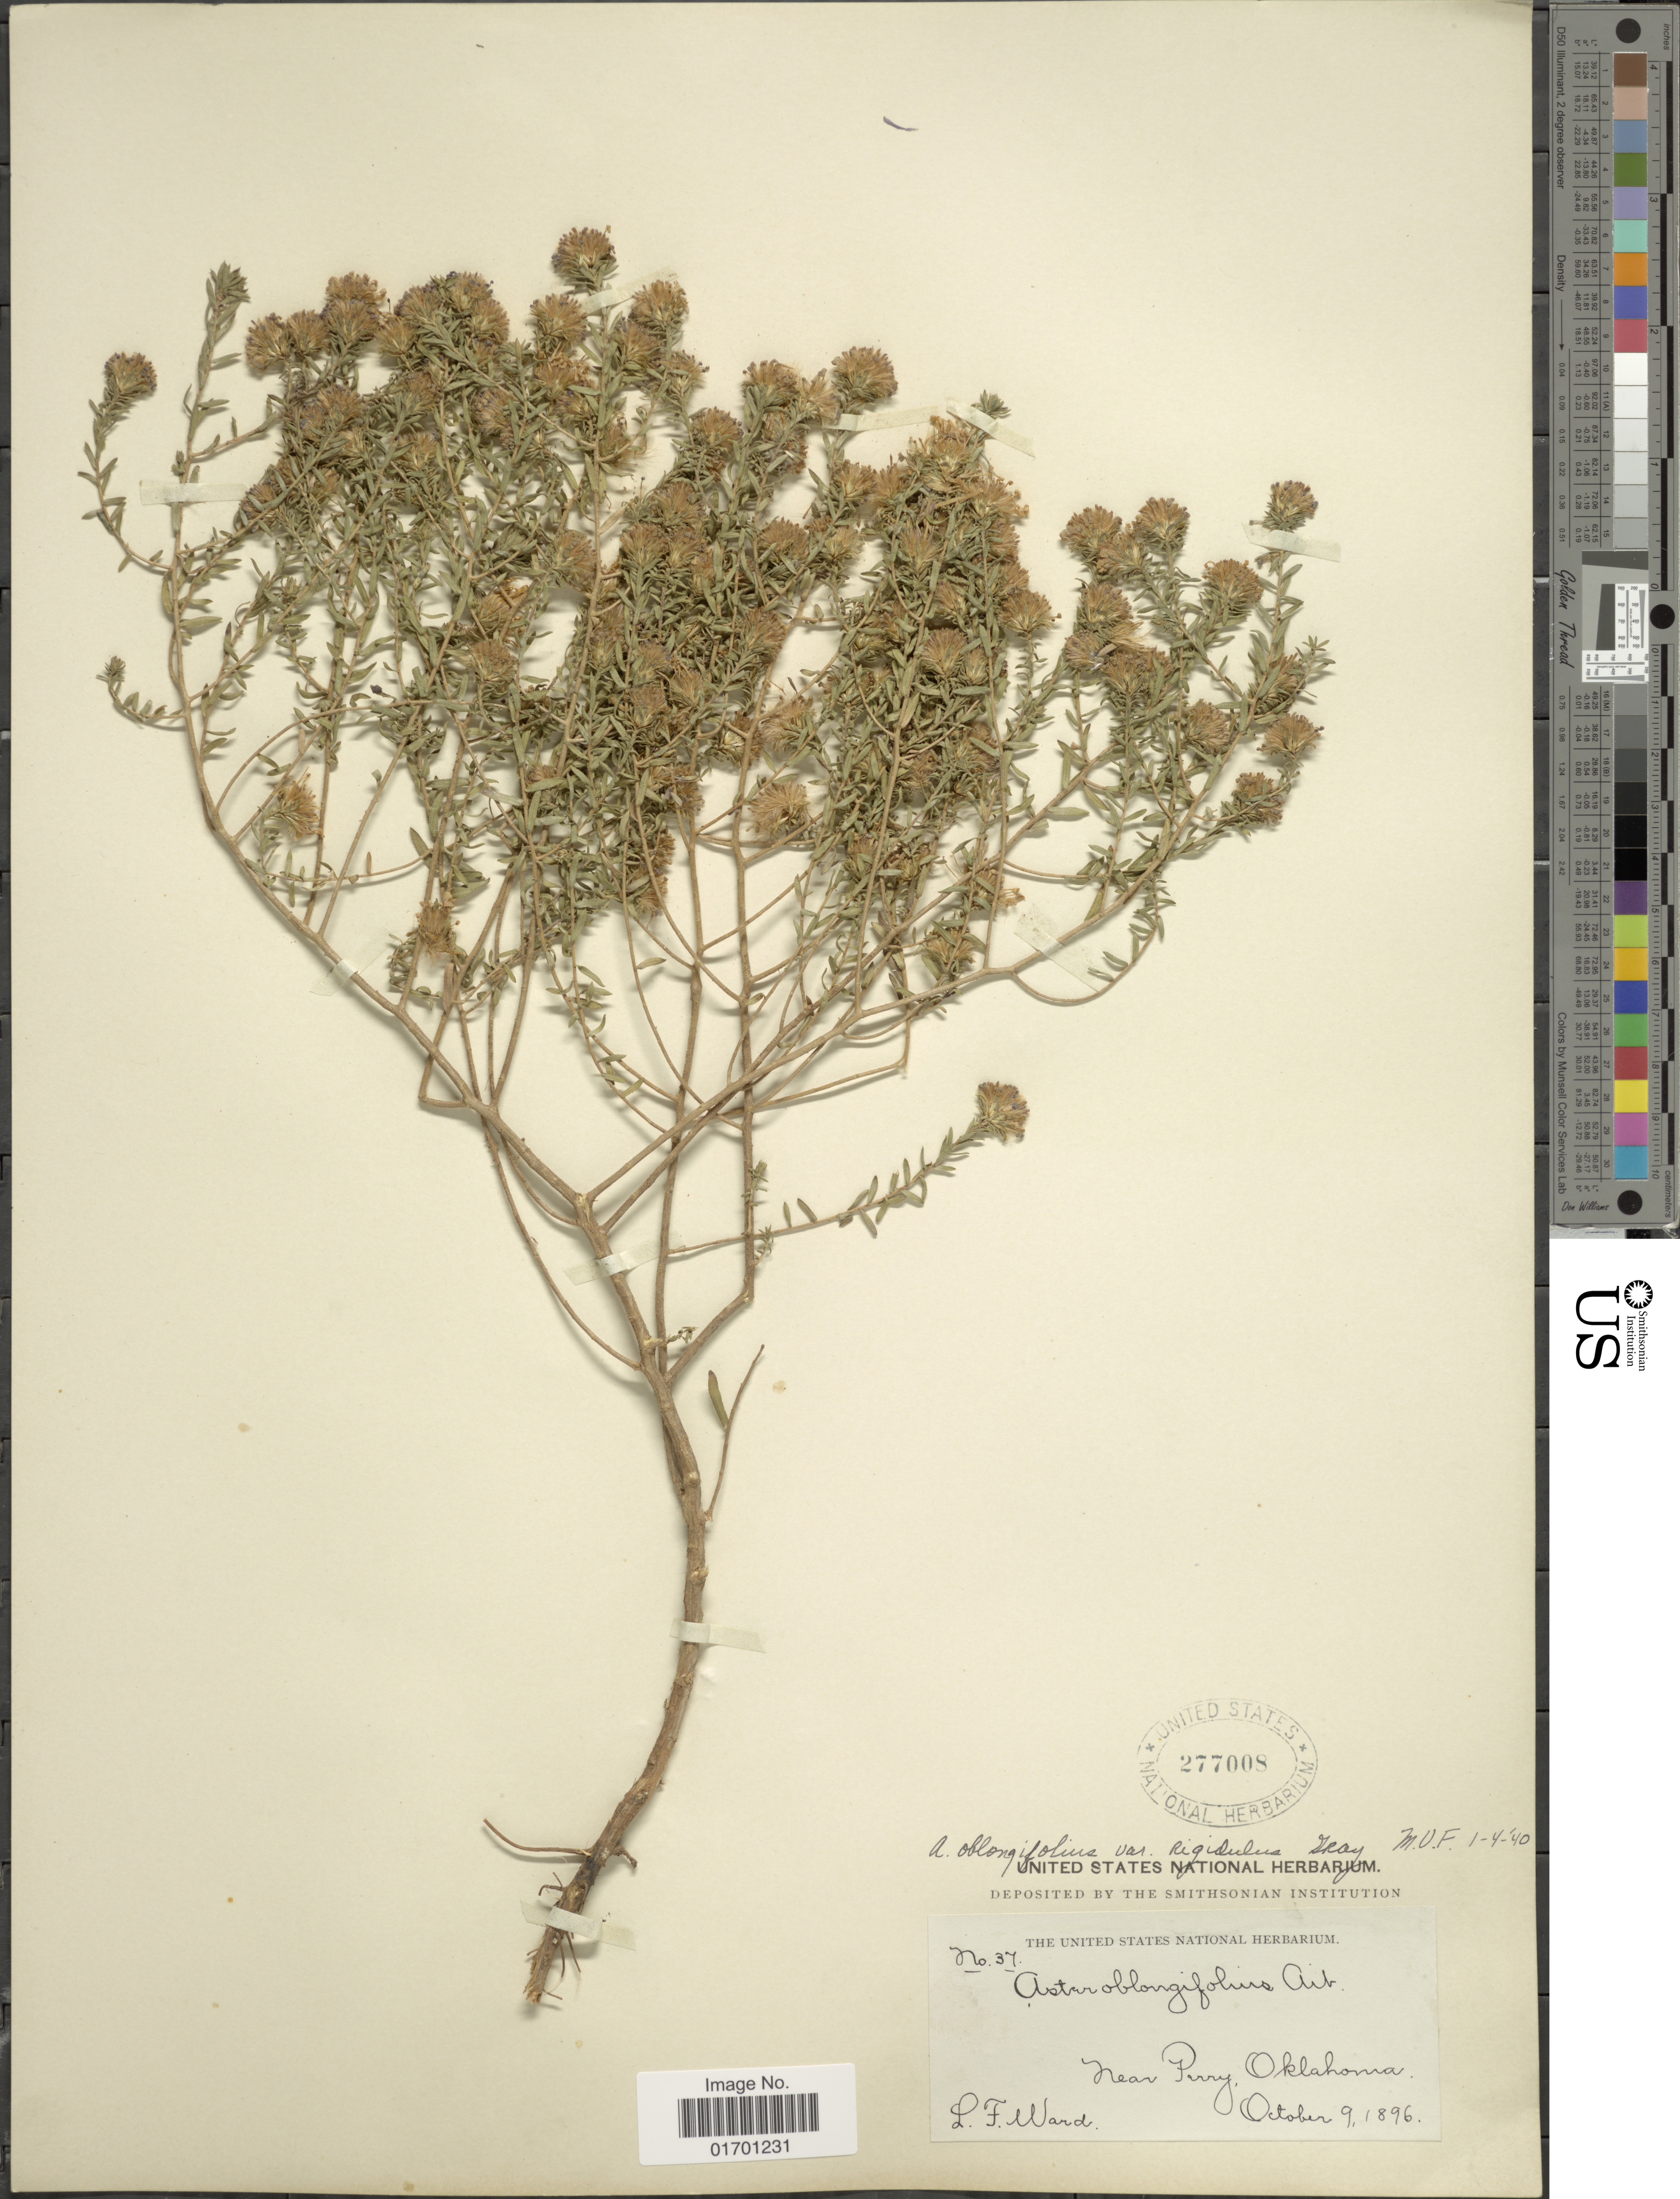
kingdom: Plantae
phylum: Tracheophyta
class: Magnoliopsida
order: Asterales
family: Asteraceae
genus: Symphyotrichum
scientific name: Symphyotrichum oblongifolium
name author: (Nutt.) G.L. Nesom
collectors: L. Ward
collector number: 37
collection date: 1896-10-09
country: United States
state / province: Oklahoma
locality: Near Perry.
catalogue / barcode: US 277008